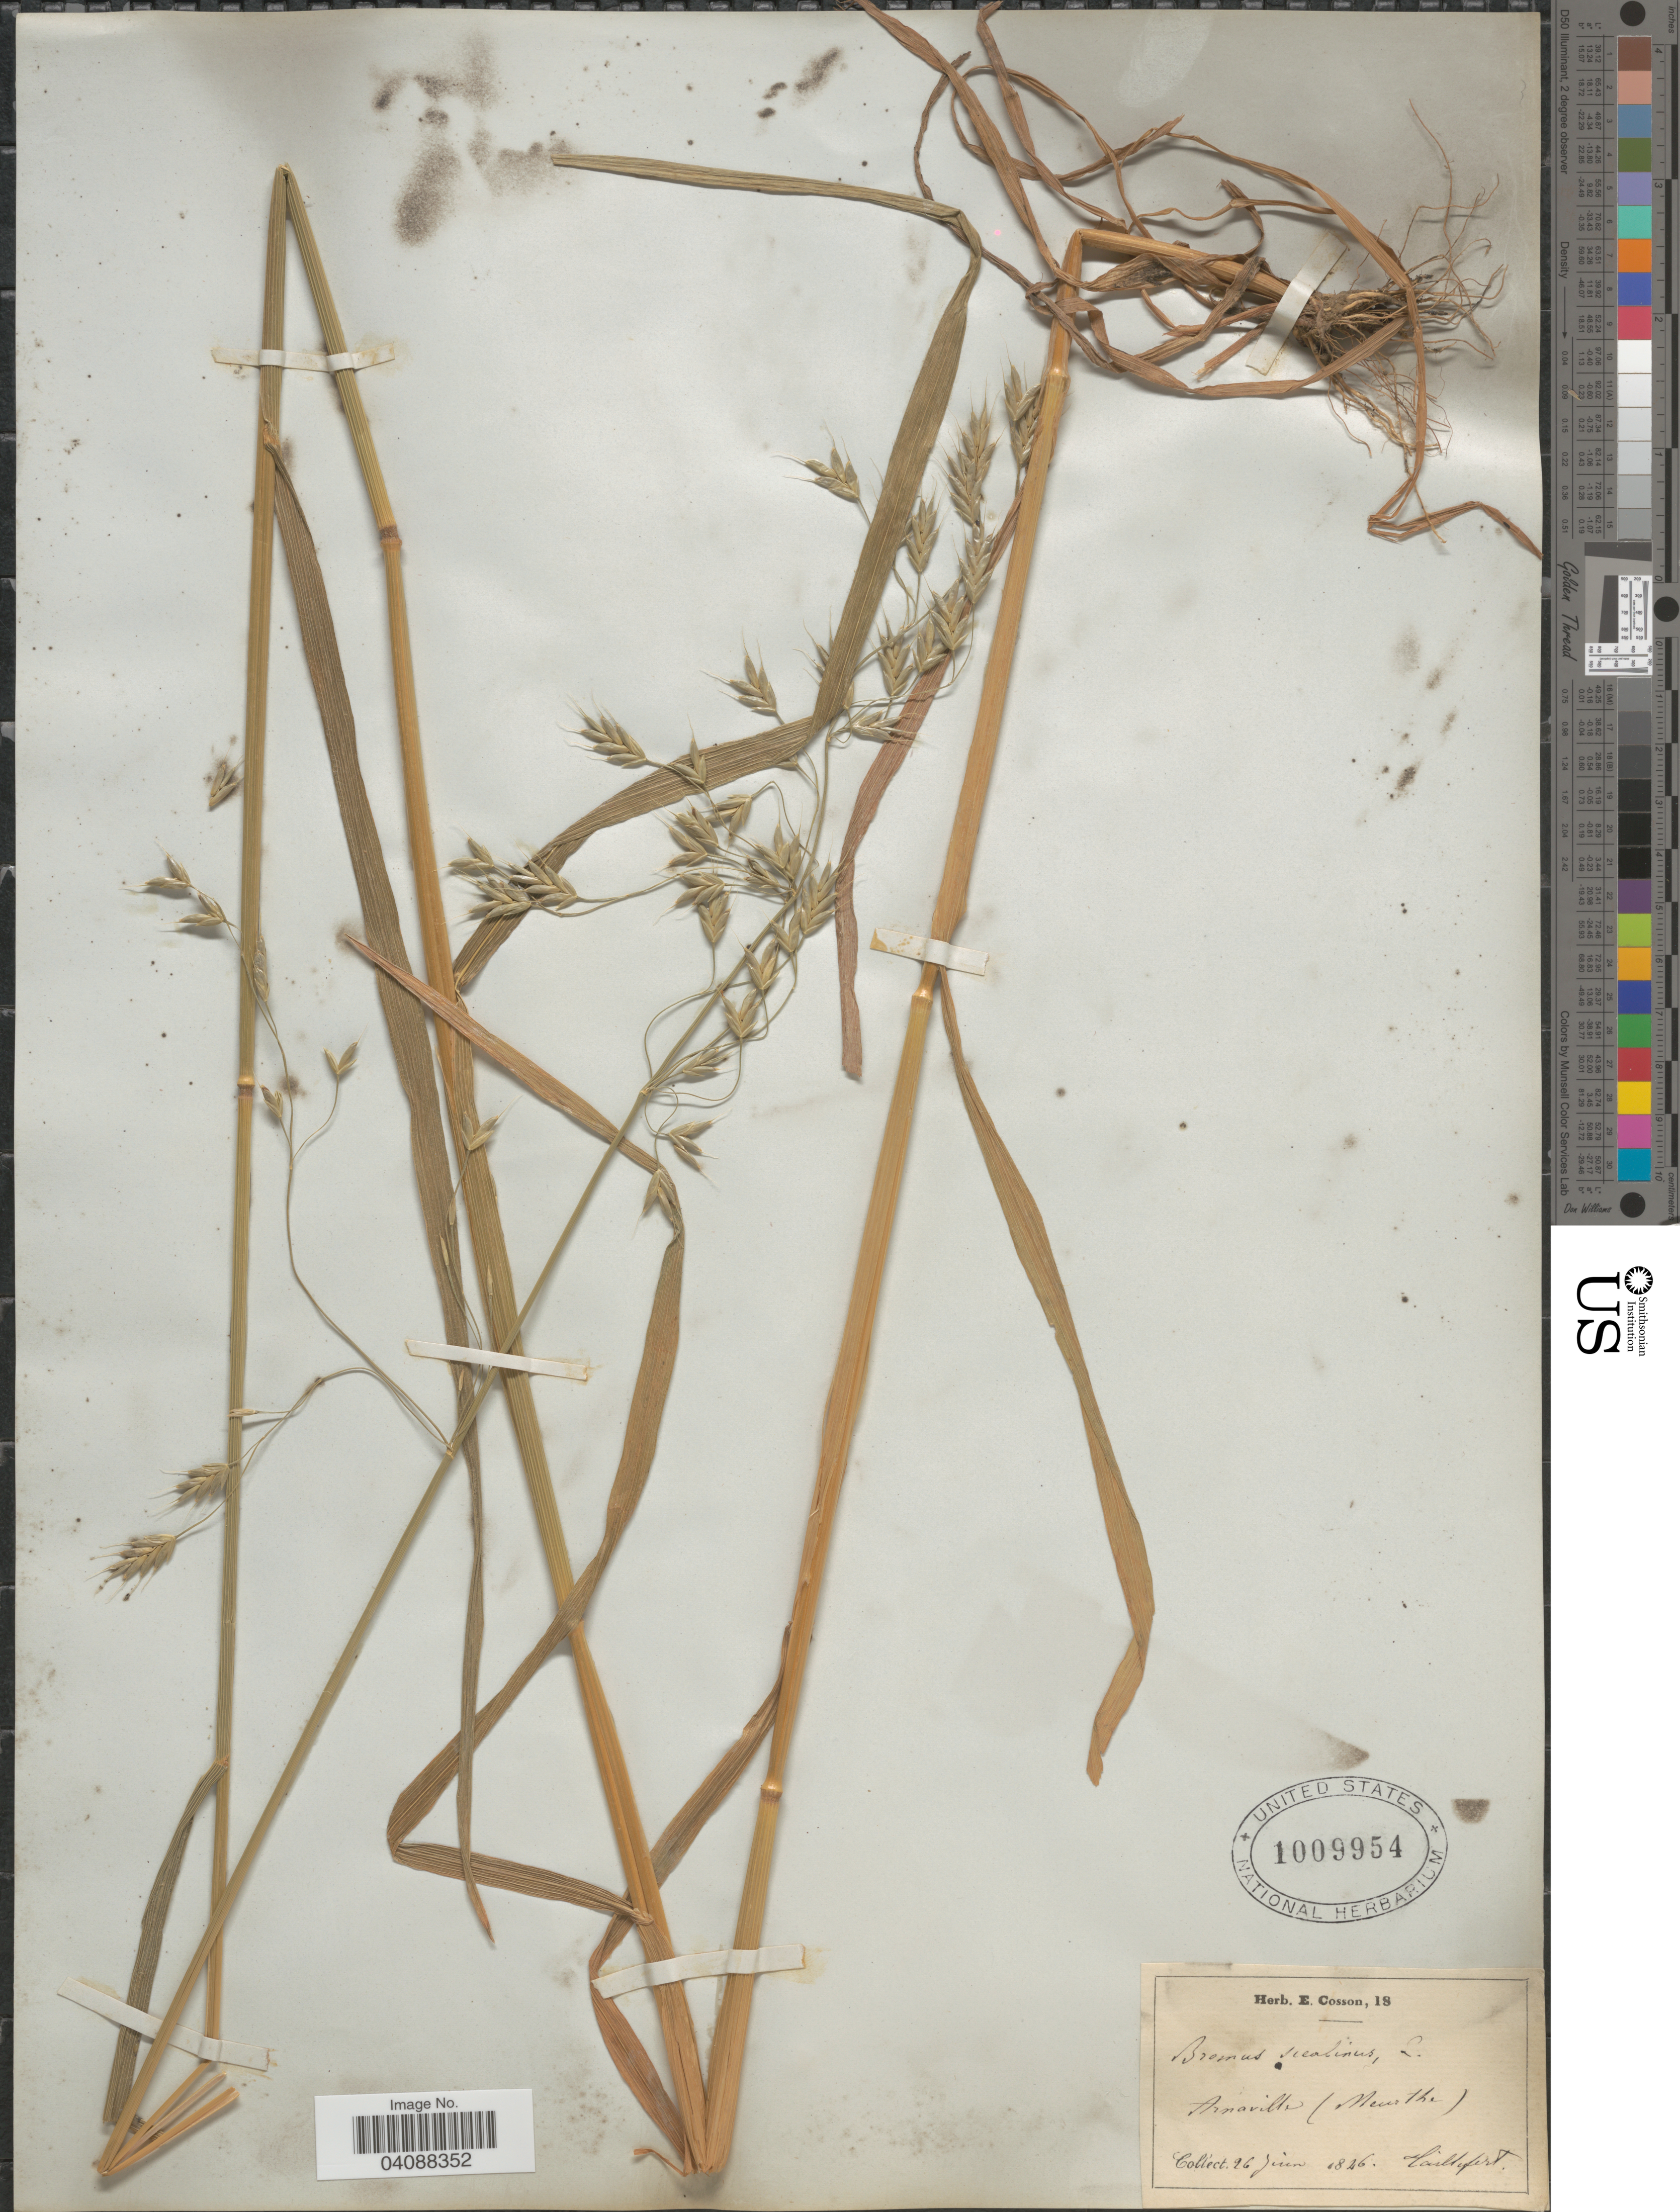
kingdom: Plantae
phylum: Tracheophyta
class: Liliopsida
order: Poales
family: Poaceae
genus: Bromus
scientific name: Bromus secalinus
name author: L.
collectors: Caillefert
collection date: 1826-06-26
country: France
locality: Arnaville (Meurthe).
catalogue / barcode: US 1009954